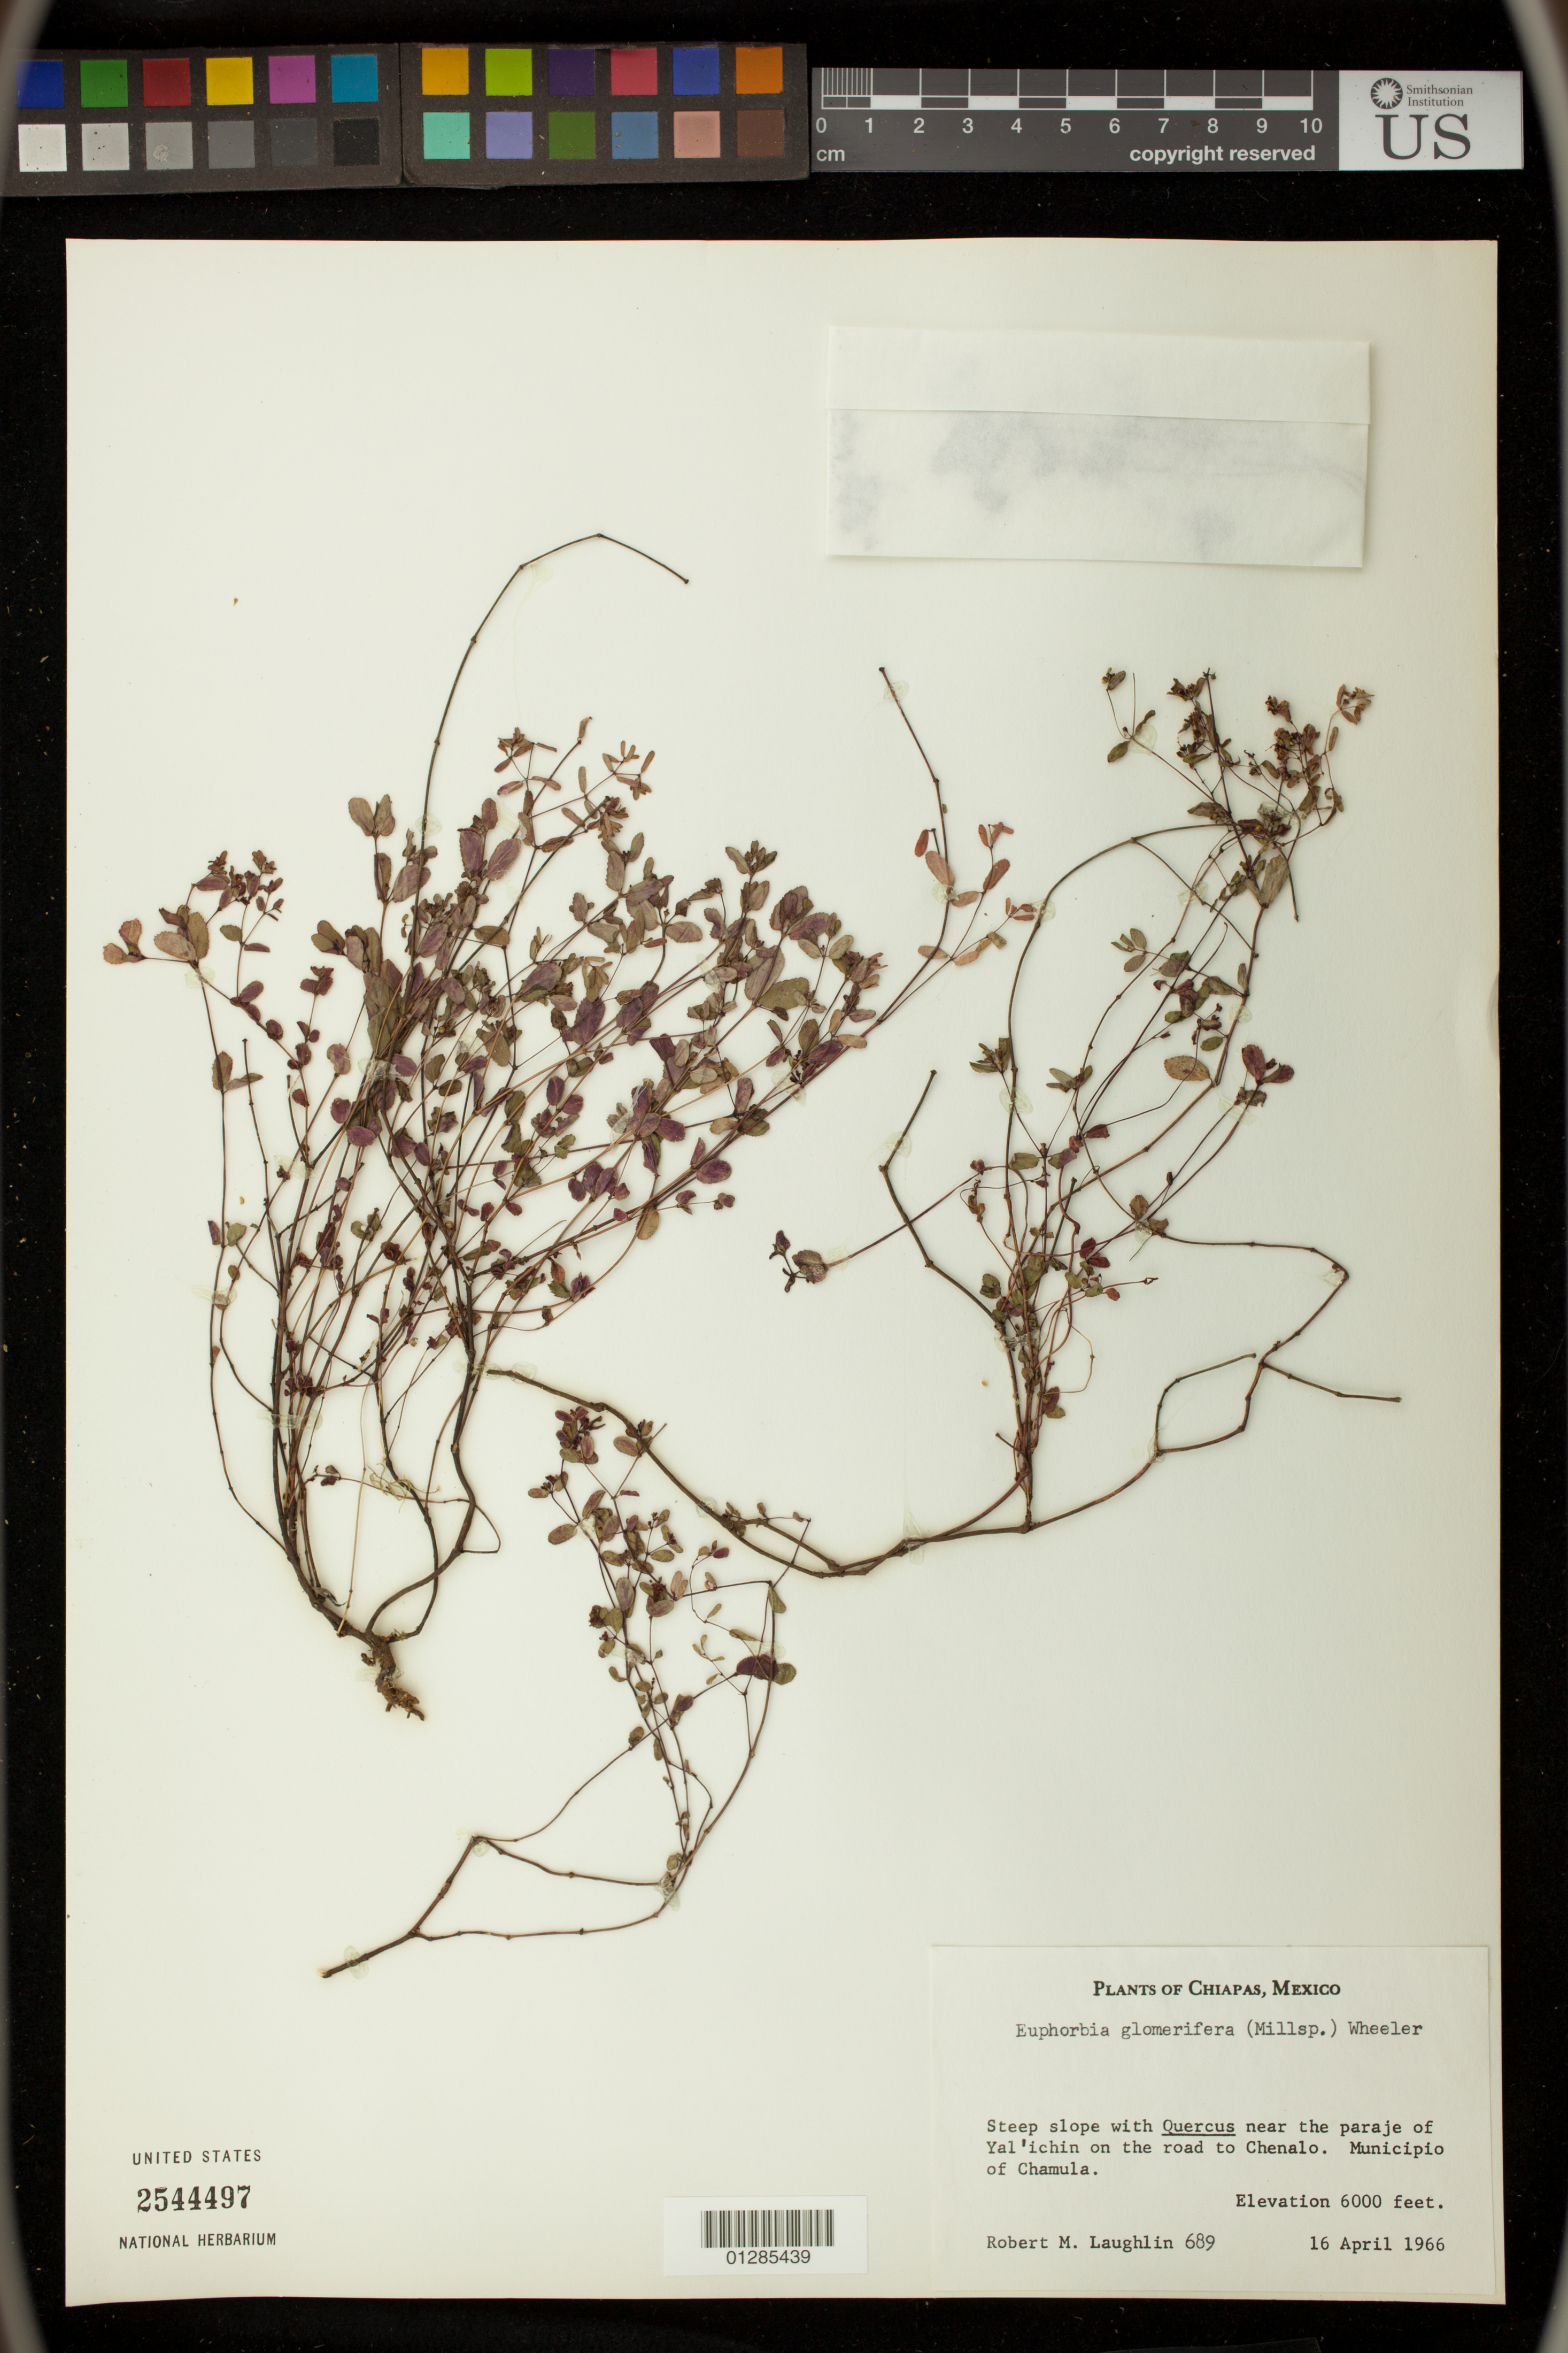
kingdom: Plantae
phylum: Tracheophyta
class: Magnoliopsida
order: Malpighiales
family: Euphorbiaceae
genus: Euphorbia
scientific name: Euphorbia hypericifolia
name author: L.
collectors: R. M. Laughlin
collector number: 689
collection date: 1966-04-16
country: Mexico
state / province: Chiapas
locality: near the paraje of Yal'ichin on the road to Chenalo. Municipio of Chamula.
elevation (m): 1829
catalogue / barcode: US 2544497